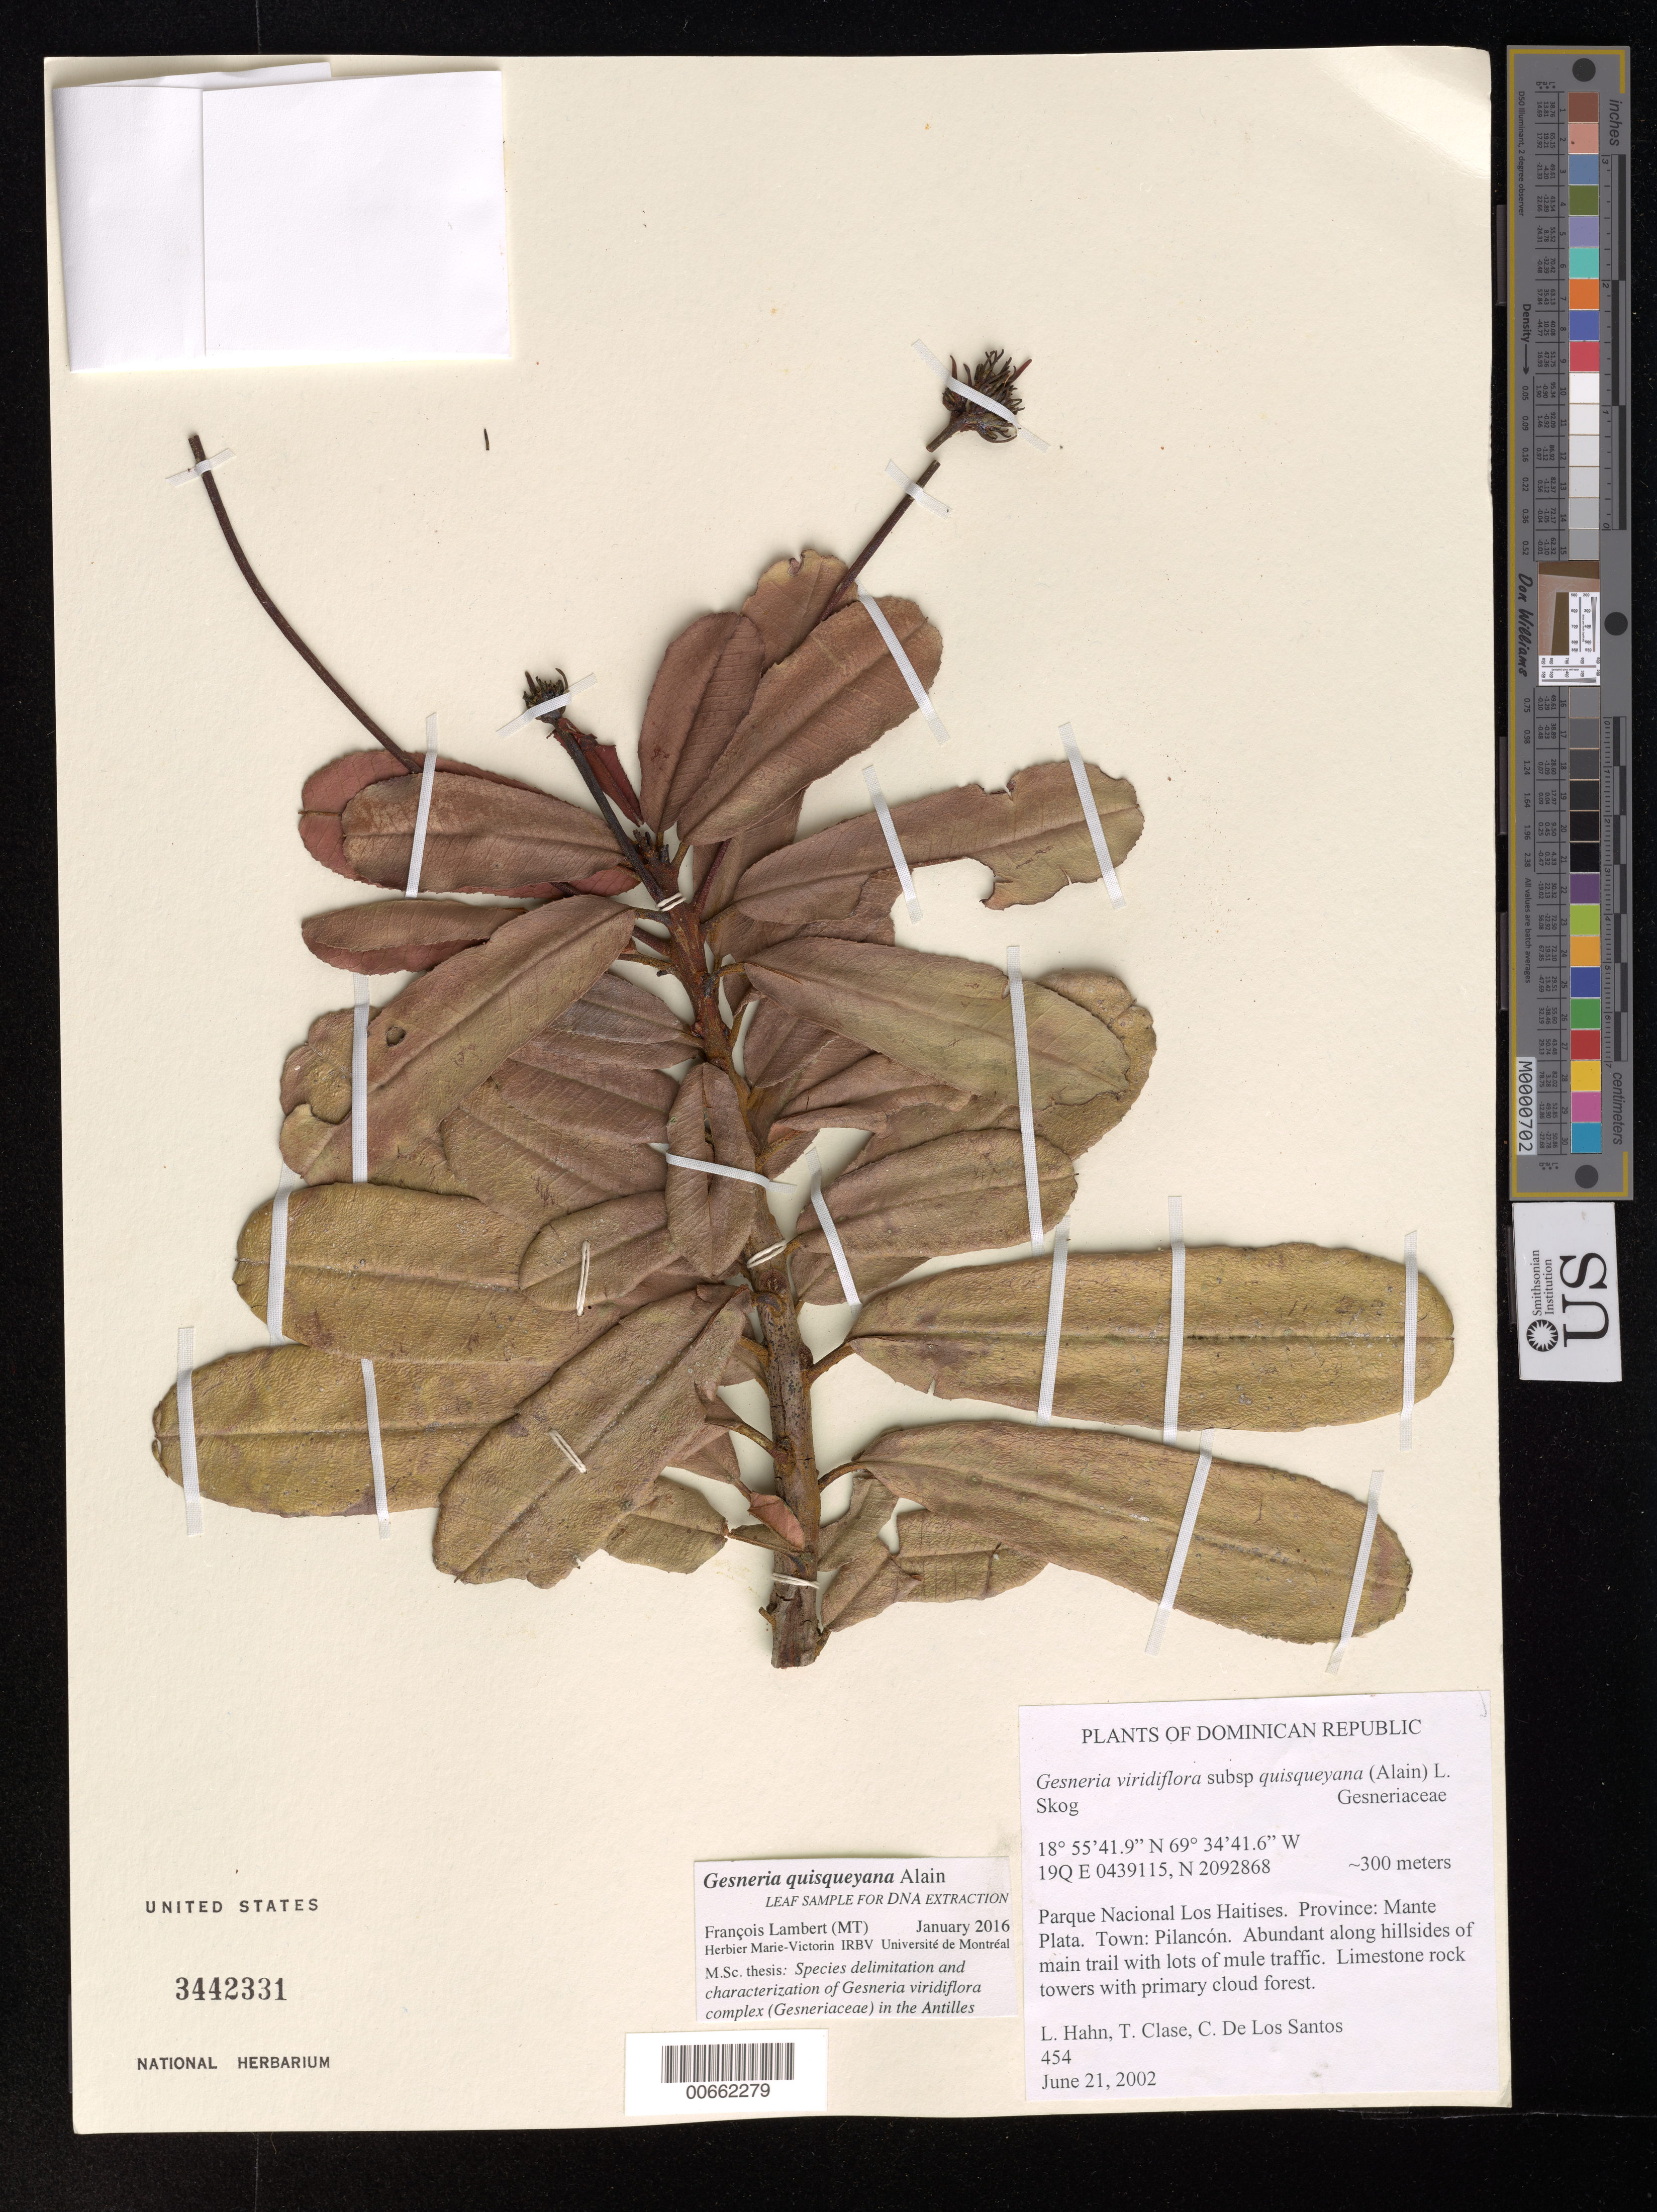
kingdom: Plantae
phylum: Tracheophyta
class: Magnoliopsida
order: Lamiales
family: Gesneriaceae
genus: Gesneria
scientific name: Gesneria quisqueyana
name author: Alain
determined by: Lambert, Francois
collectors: L. Hahn, T. Clase & C. De Los Santos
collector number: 454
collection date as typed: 21 Jun 2002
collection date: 2002-06-21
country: Dominican Republic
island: Hispaniola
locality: Parque Nacional Los Haitises. Province: Mante Plata. Town: Pilancón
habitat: Limestone rock towers with primary cloud forest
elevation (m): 300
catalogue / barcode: US 3442331